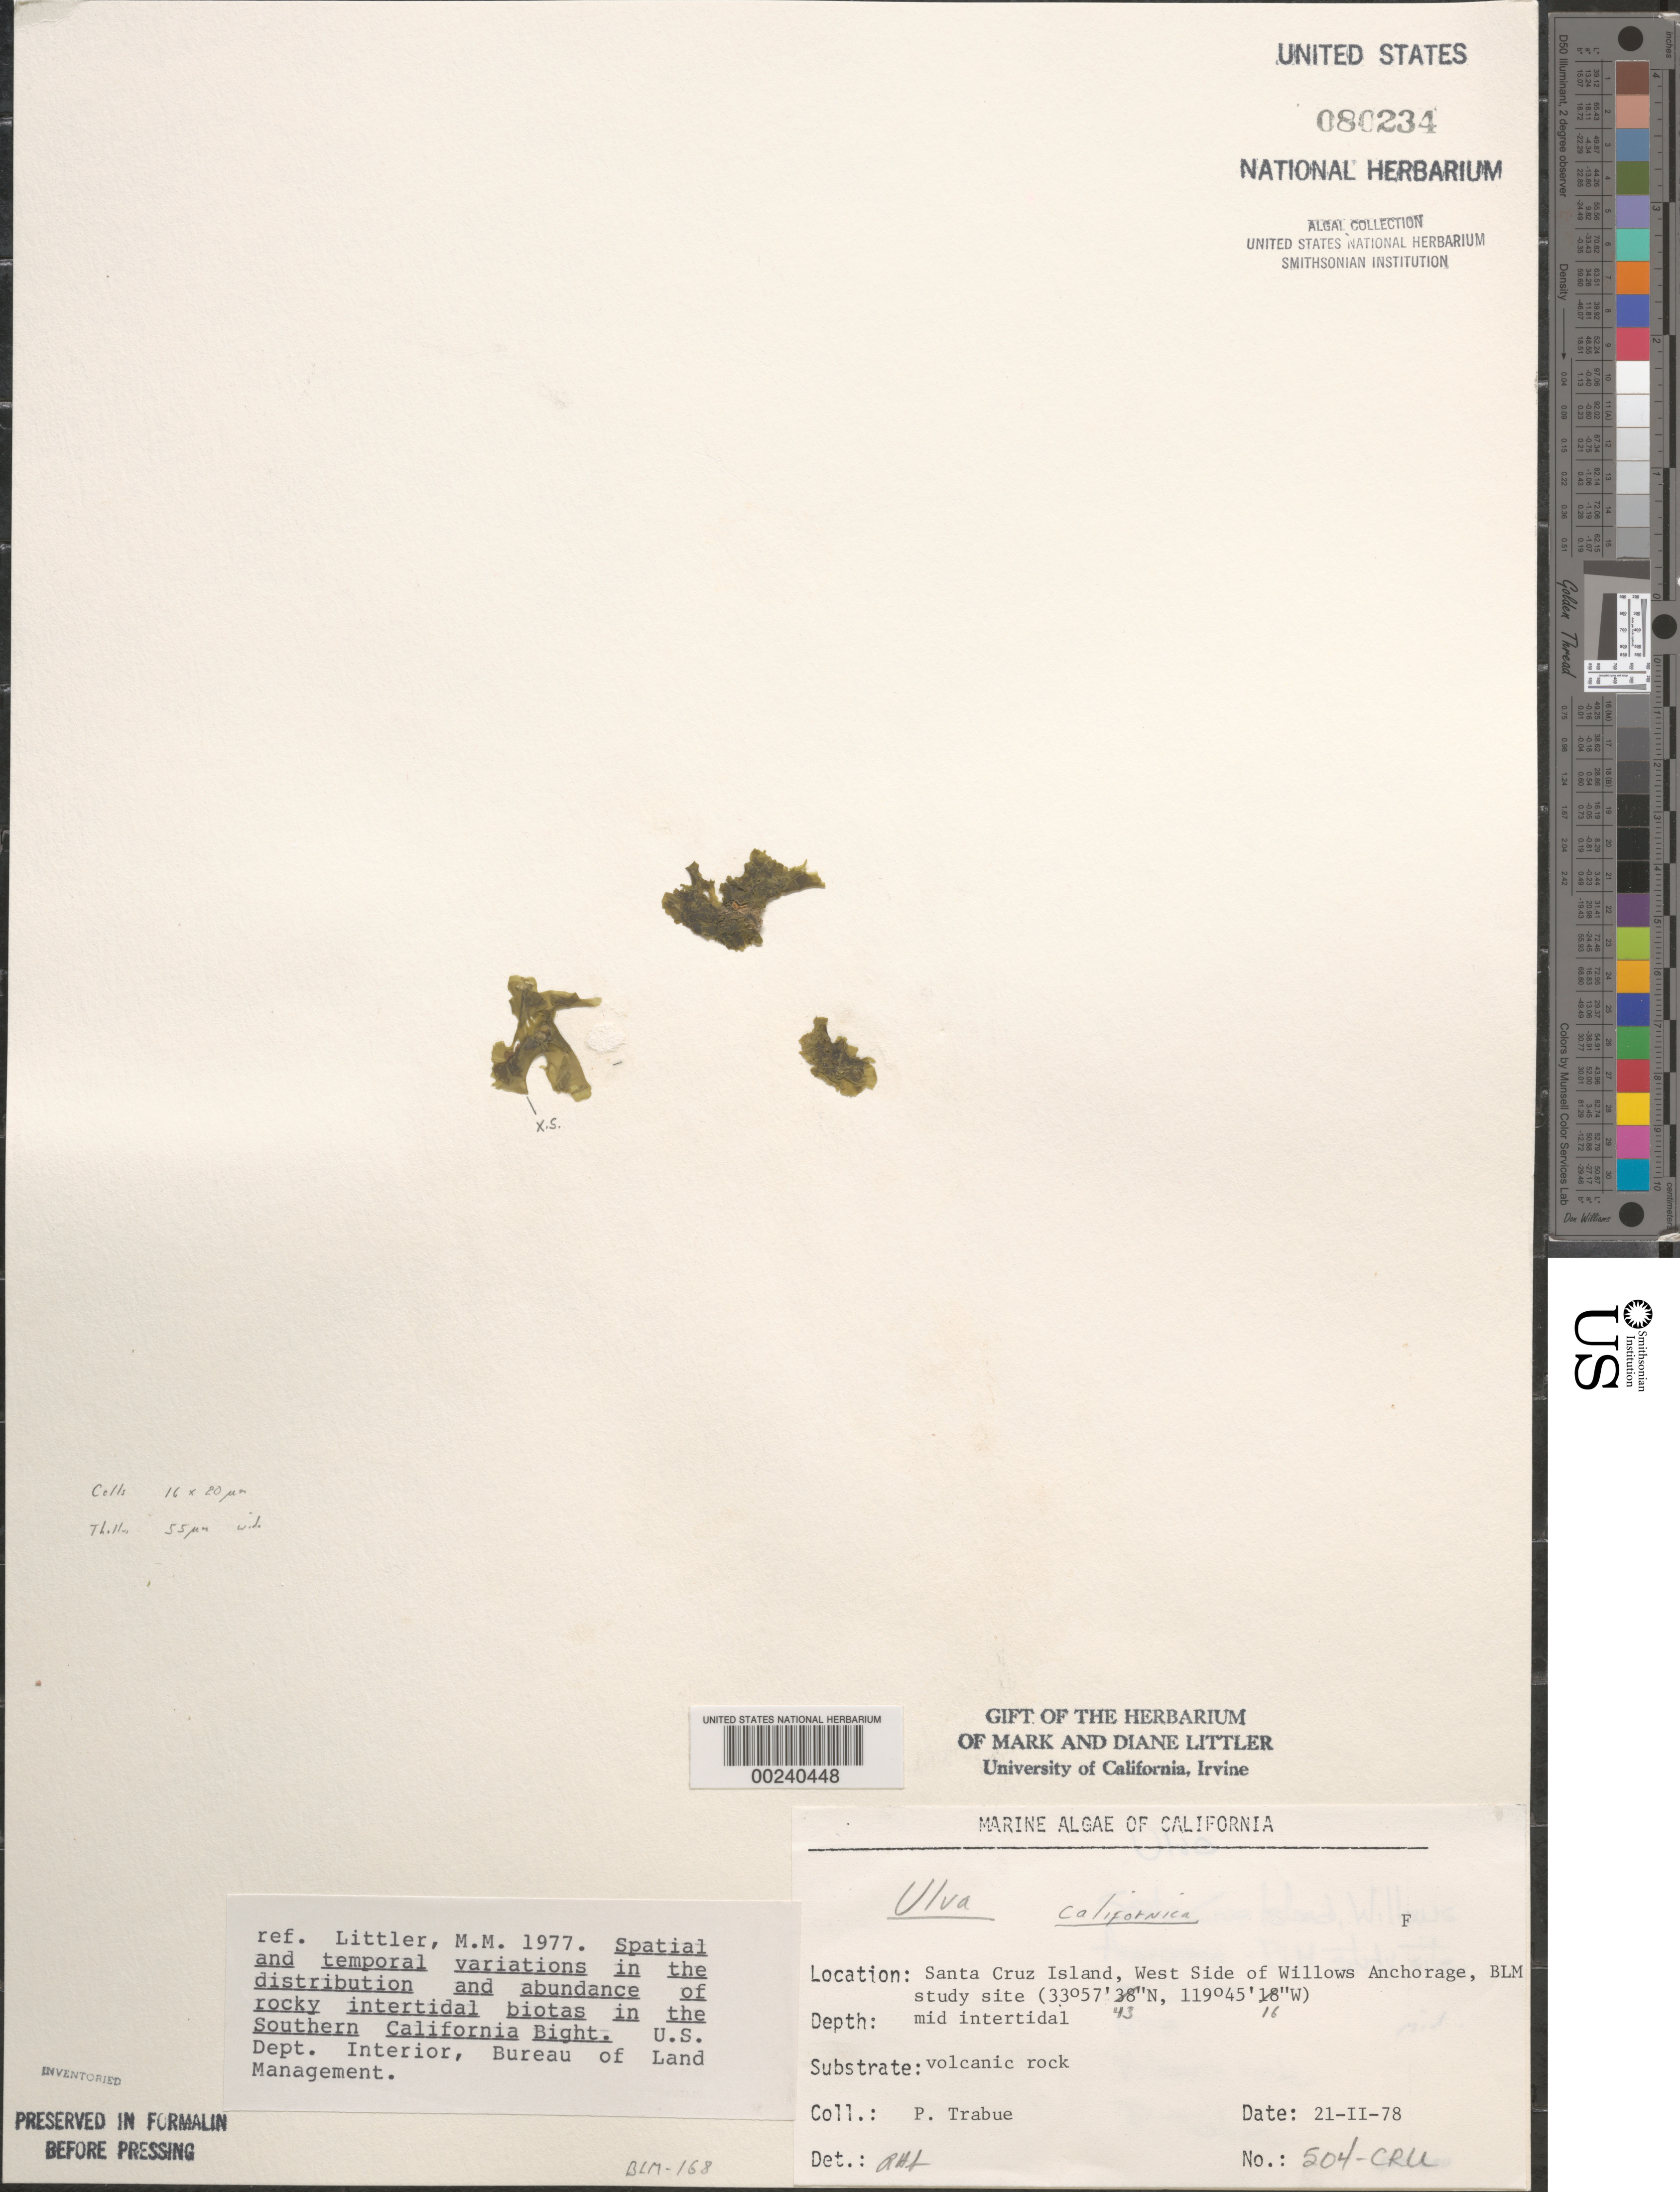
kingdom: Plantae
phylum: Chlorophyta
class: Ulvophyceae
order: Ulvales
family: Ulvaceae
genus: Ulva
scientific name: Ulva californica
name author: N.Wille in Collins et al.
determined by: Sims, Robert H.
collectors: P. J. Trabue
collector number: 504-cru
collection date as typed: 21 Feb 1978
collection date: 1978-02-21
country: United States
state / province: California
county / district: Santa Barbara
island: Santa Cruz Island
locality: Willows Anchorage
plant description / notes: BLM-SOCALBIGHT Rocky Intertidal Survey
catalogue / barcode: US 80234